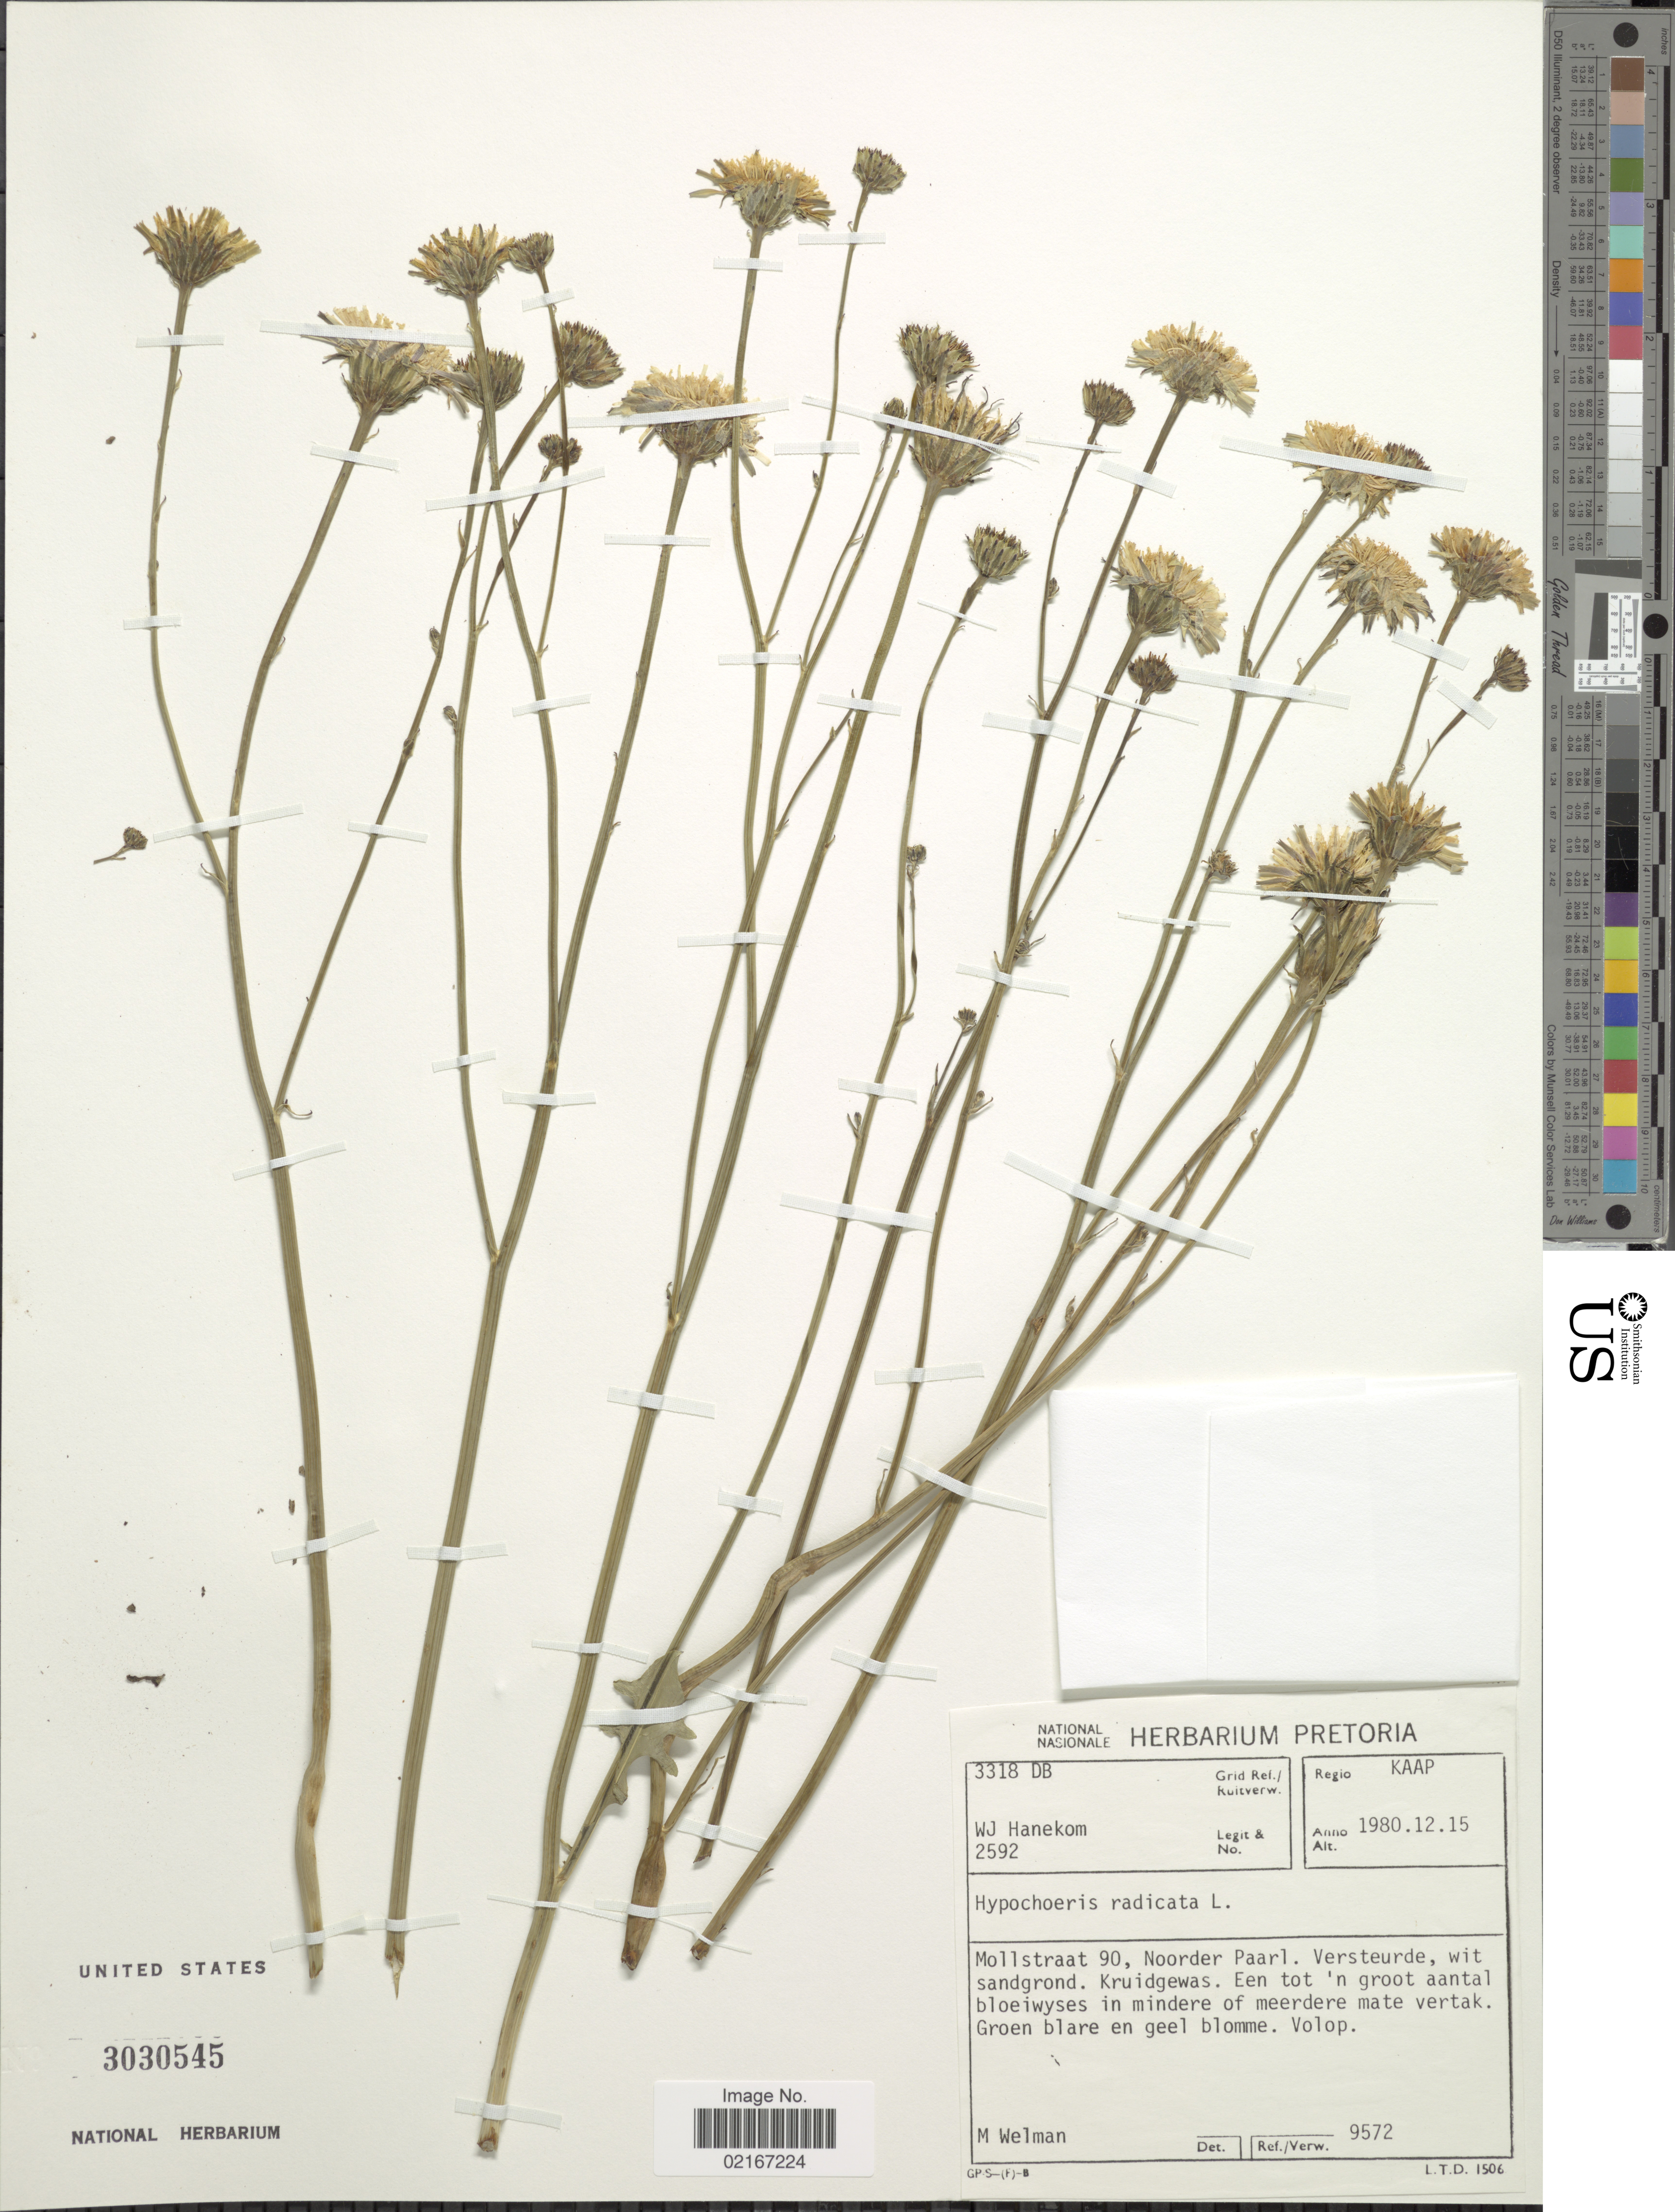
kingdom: Plantae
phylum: Tracheophyta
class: Magnoliopsida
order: Asterales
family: Asteraceae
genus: Hypochaeris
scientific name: Hypochaeris radicata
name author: L.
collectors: W. Hanekom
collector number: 2592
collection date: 1980-12-15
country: South Africa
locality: Kaap, Mollstraat 90, Noorder Paarl. Versteurde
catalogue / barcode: US 3030545